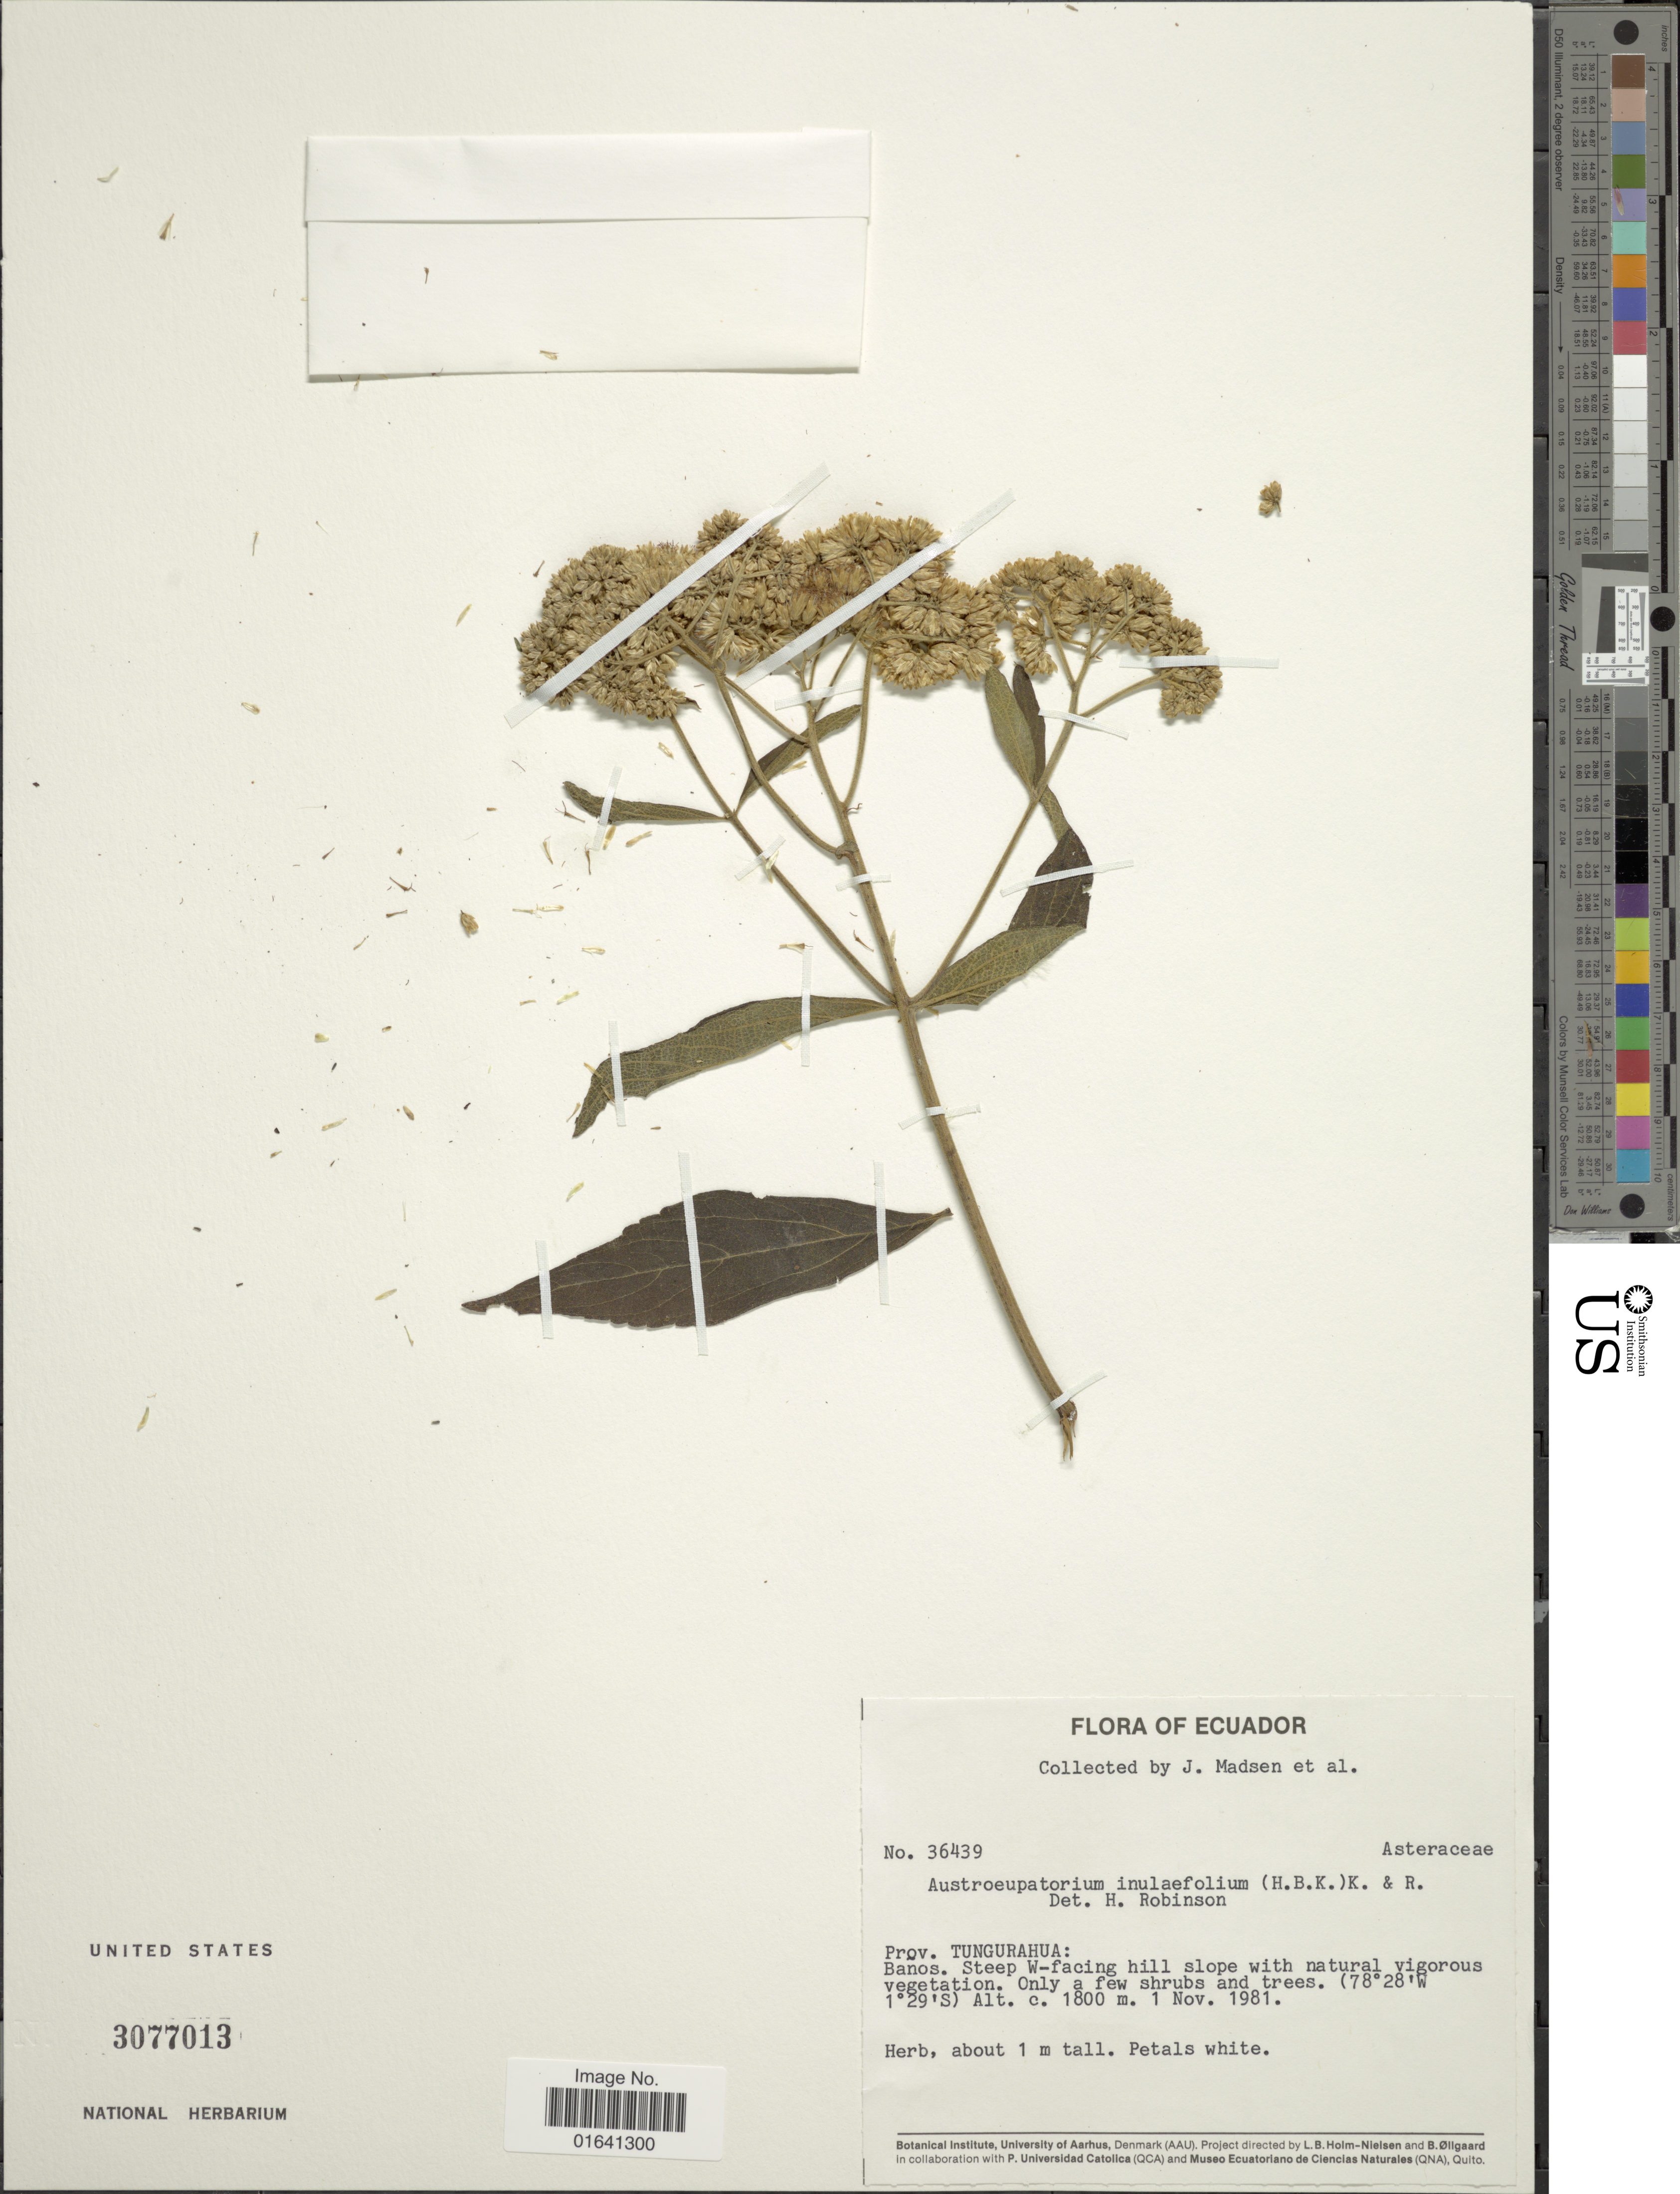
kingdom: Plantae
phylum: Tracheophyta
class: Magnoliopsida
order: Asterales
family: Asteraceae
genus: Austroeupatorium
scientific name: Austroeupatorium inulaefolium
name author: (Kunth) R.M. King & H. Rob.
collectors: J. Madsen & et al.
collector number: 36439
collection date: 1981-11-01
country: Philippines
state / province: Muslim Mindanao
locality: Banos. Steep W-facing hill slope with natural vigorous vegetation. Only a few shrubs and trees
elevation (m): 1800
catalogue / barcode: US 3077013